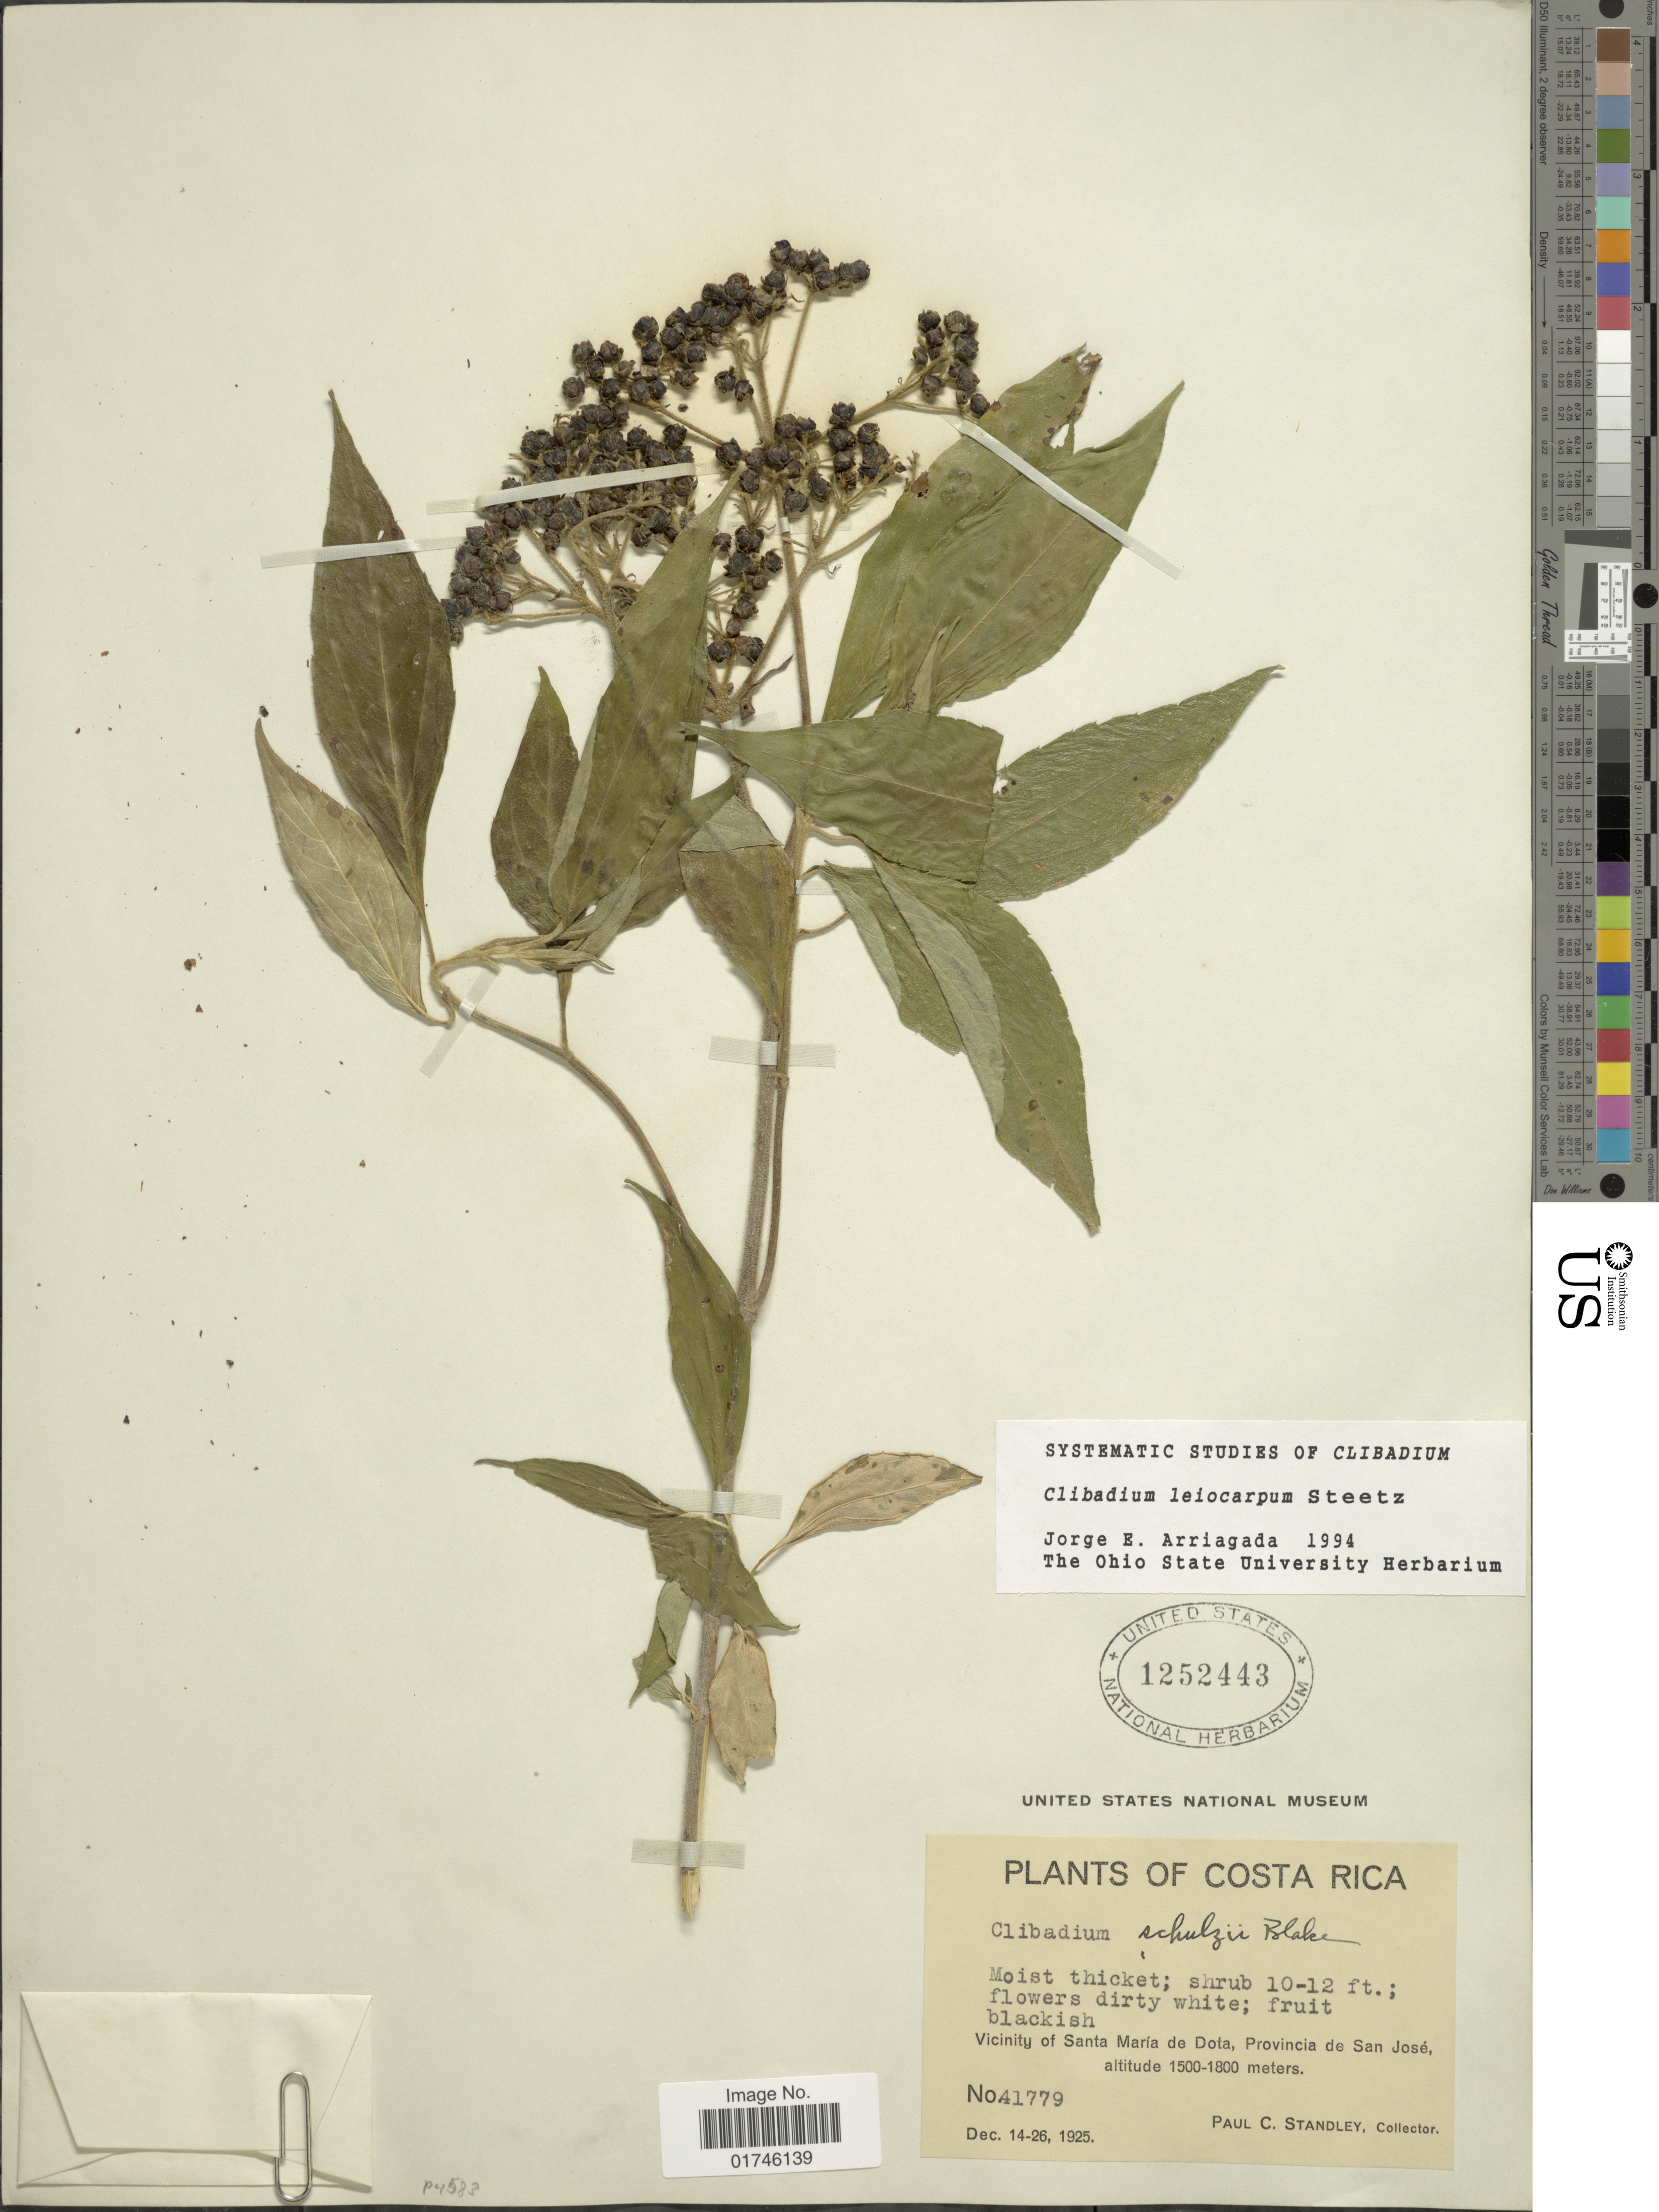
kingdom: Plantae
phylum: Tracheophyta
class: Magnoliopsida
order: Asterales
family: Asteraceae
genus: Clibadium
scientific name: Clibadium leiocarpum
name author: Steetz in Seem.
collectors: P. C. Standley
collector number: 41779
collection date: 1925-12-14/1925-12-26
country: Costa Rica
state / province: San José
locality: Vicinity of Santa Maria de Dota, Provincia de San Jose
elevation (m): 1500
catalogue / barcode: US 1252443